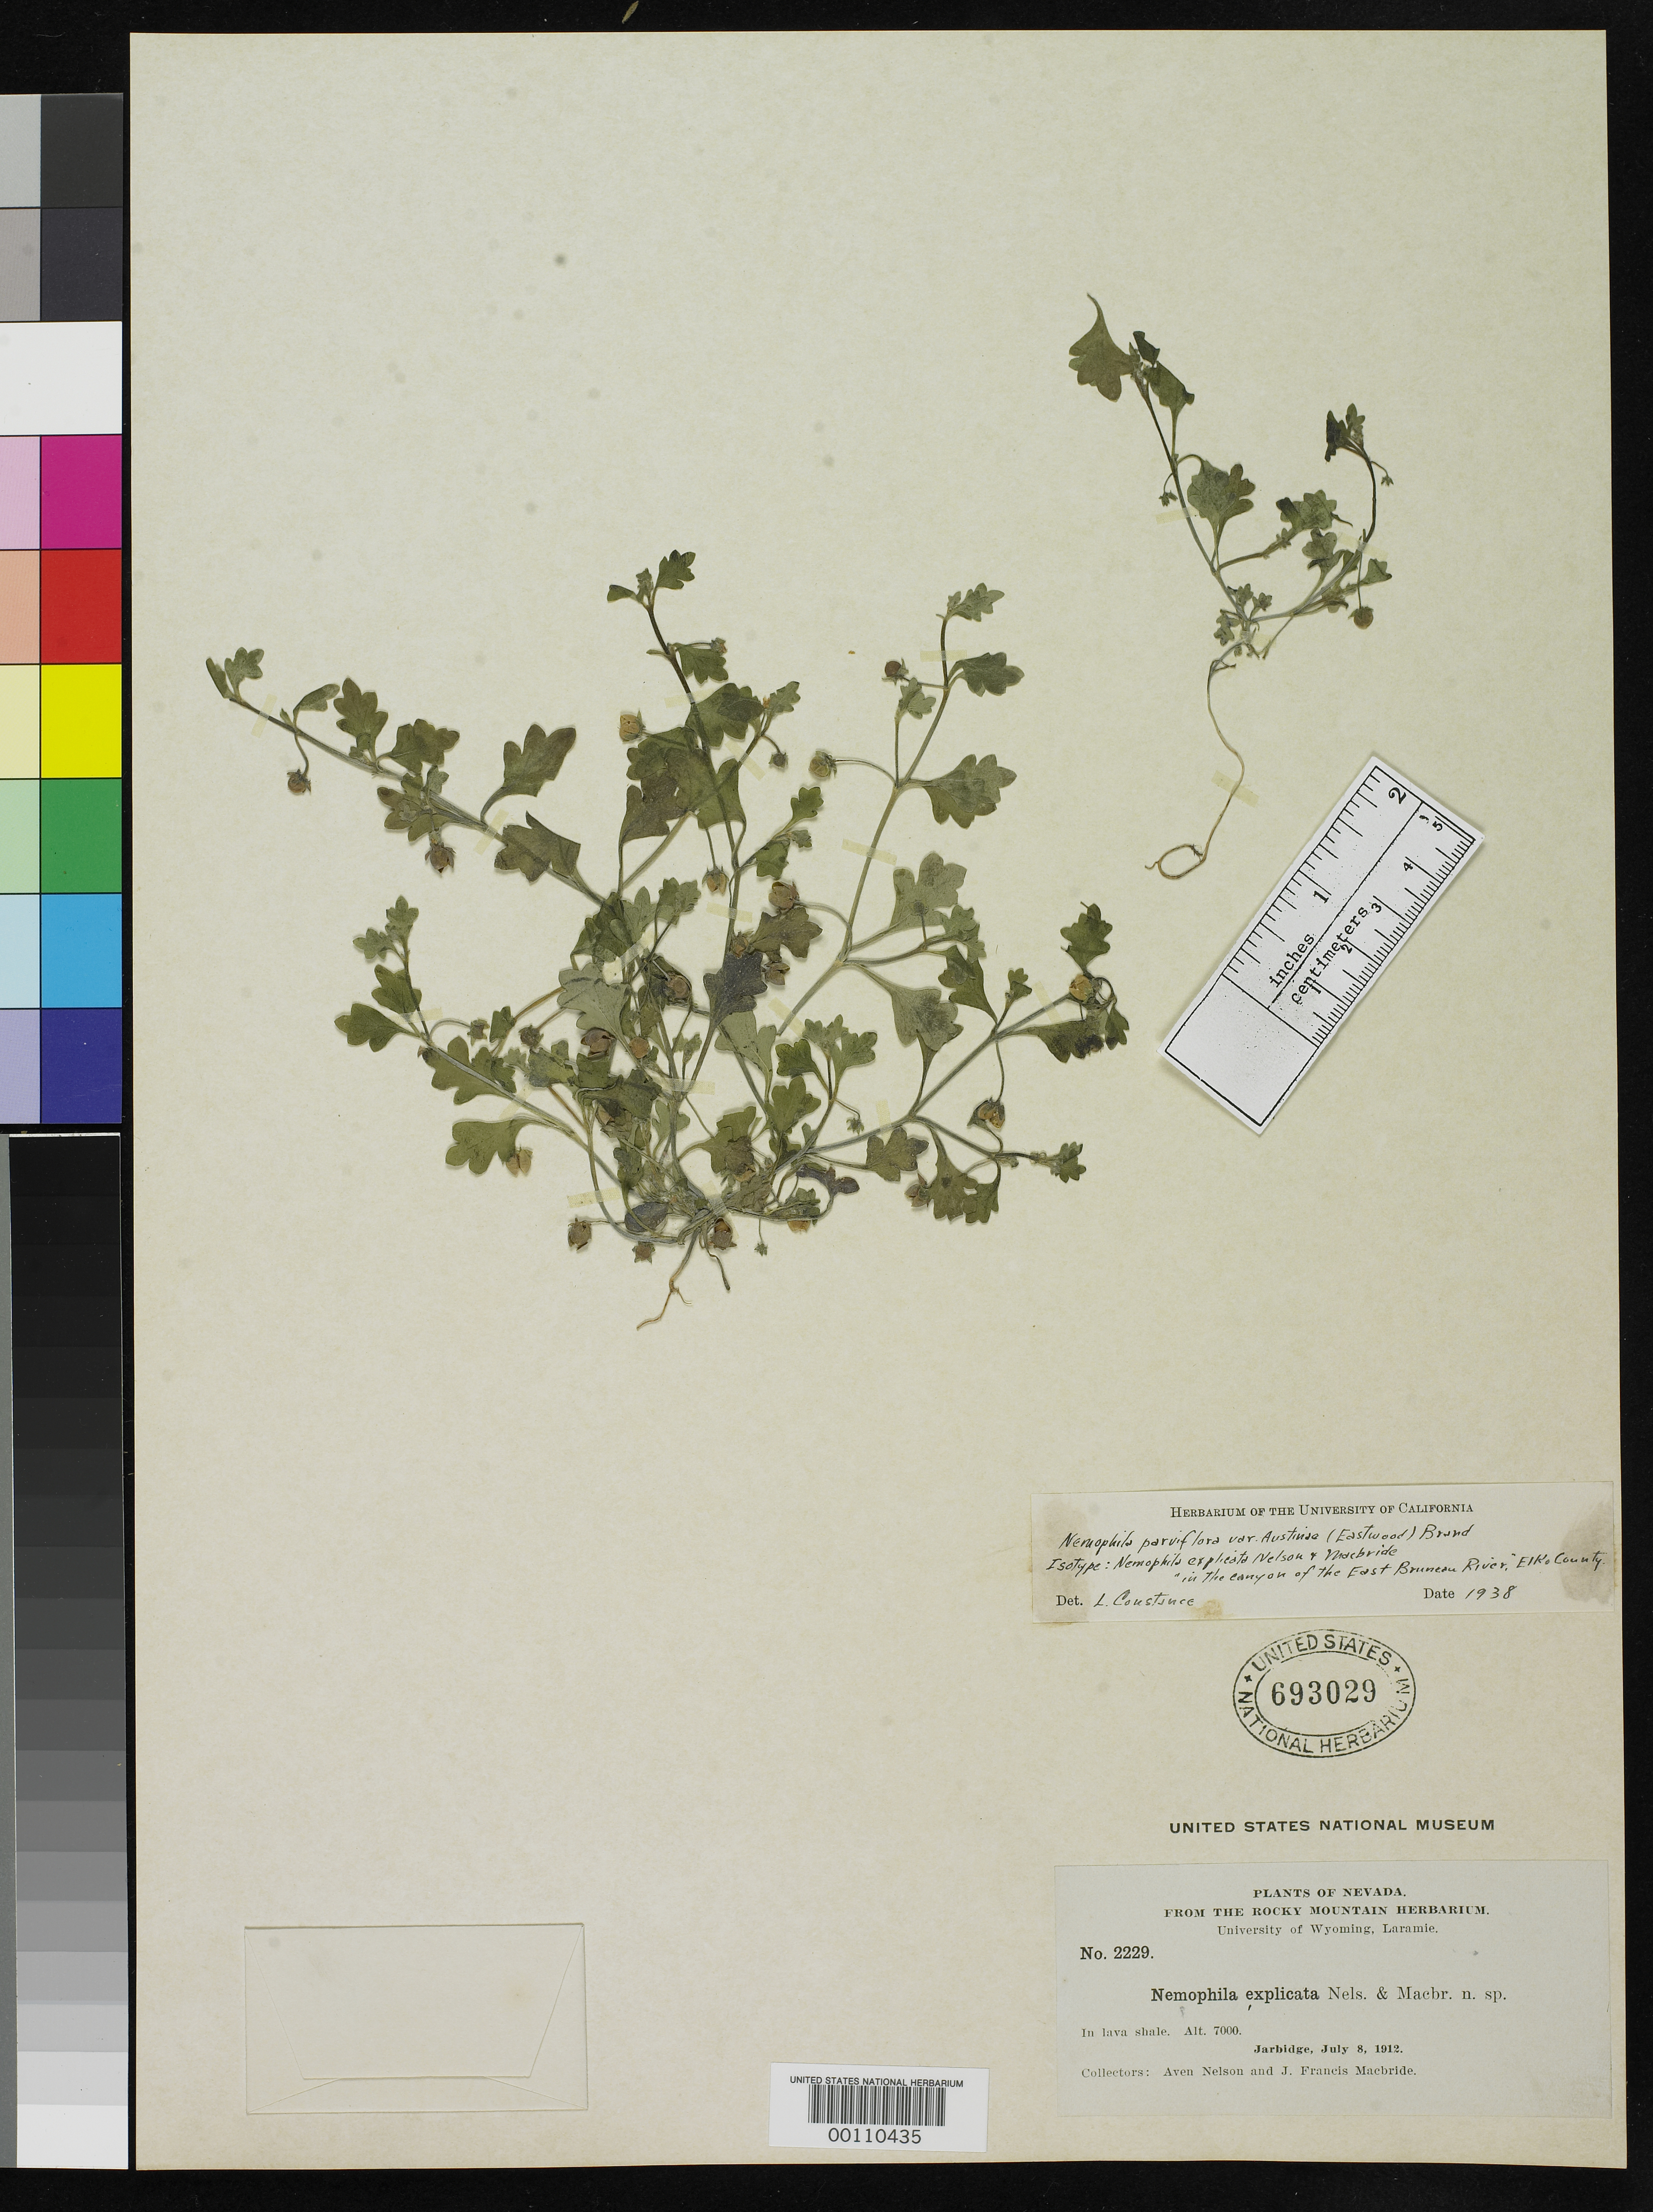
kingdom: Plantae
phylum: Tracheophyta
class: Magnoliopsida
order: Boraginales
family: Hydrophyllaceae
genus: Nemophila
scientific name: Nemophila explicata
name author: A. Nelson & J.F. Macbr.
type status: Isotype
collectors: A. Nelson & J. F. Macbride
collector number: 229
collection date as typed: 08 Jul 1912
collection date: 1912-07-08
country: United States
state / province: Nevada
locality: Jarbridge, east Bruneau River Canyon.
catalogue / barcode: US 693029